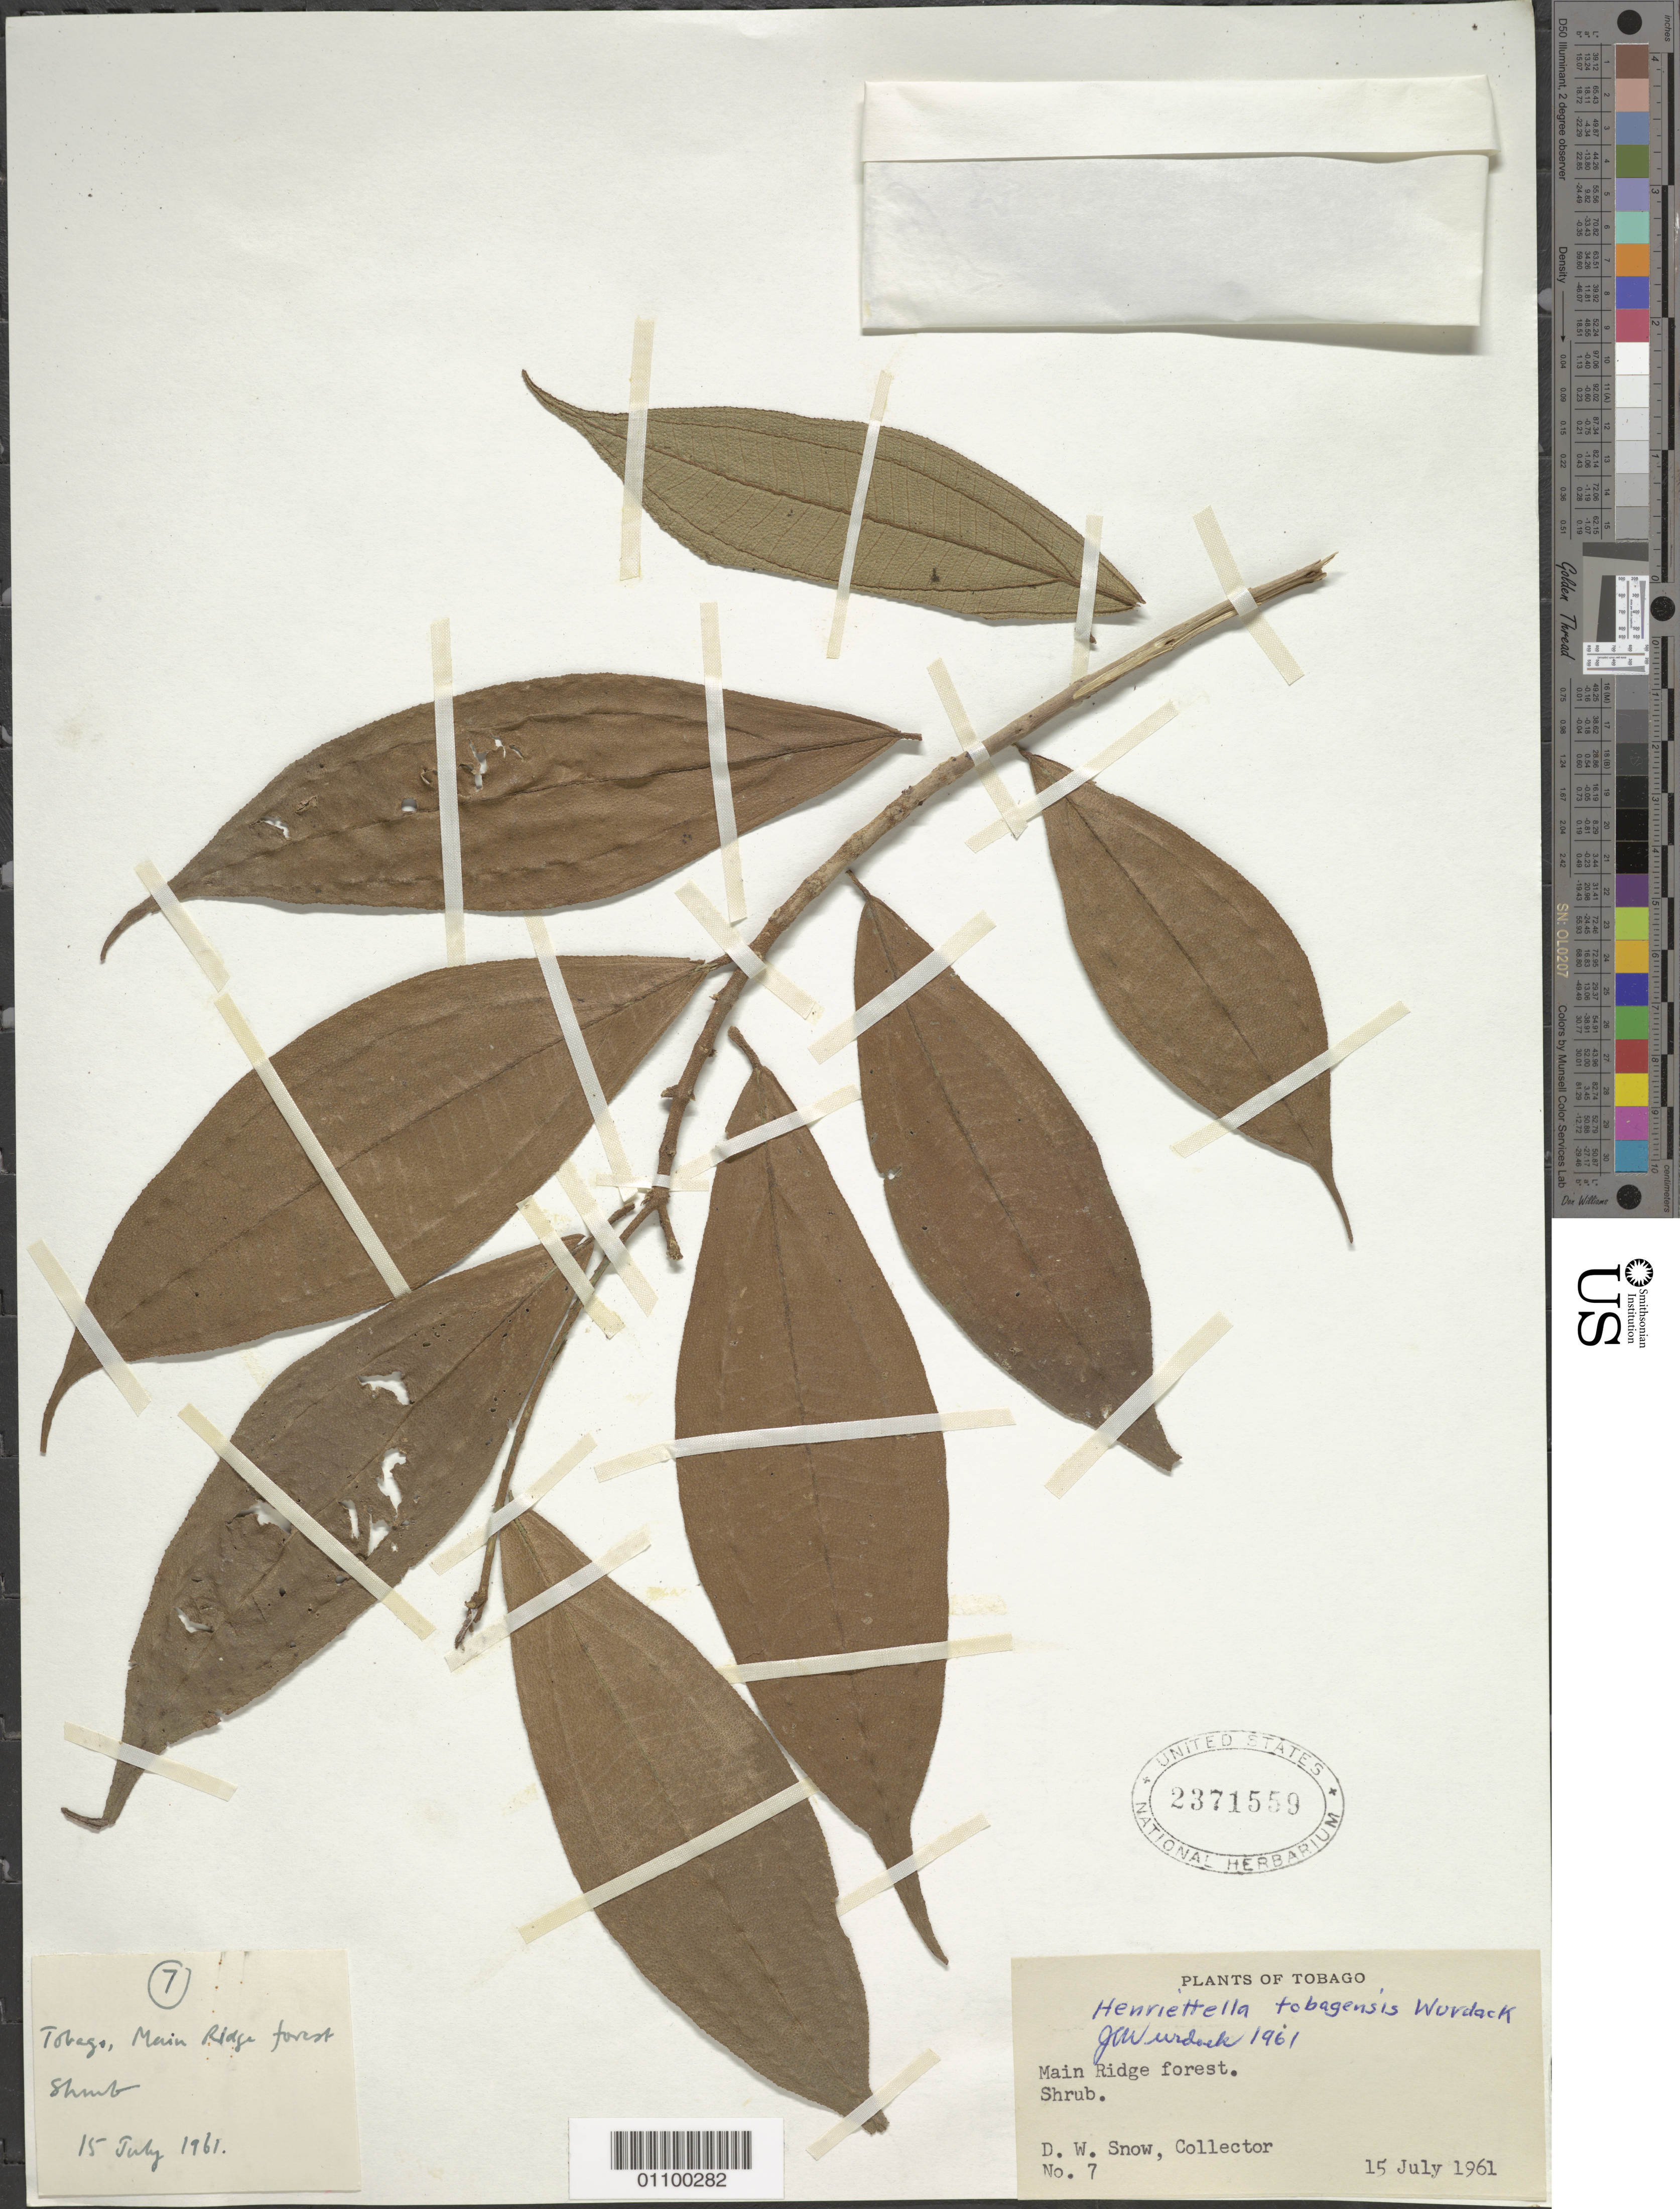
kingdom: Plantae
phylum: Tracheophyta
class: Magnoliopsida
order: Myrtales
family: Melastomataceae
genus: Henriettea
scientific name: Henriettea tobagensis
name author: (Wurdack) Penneys et al.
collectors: D. Snow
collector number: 7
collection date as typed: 15 Jul 1961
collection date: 1961-07-15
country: Trinidad and Tobago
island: Tobago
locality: Main Ridge forest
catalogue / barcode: US 2371559